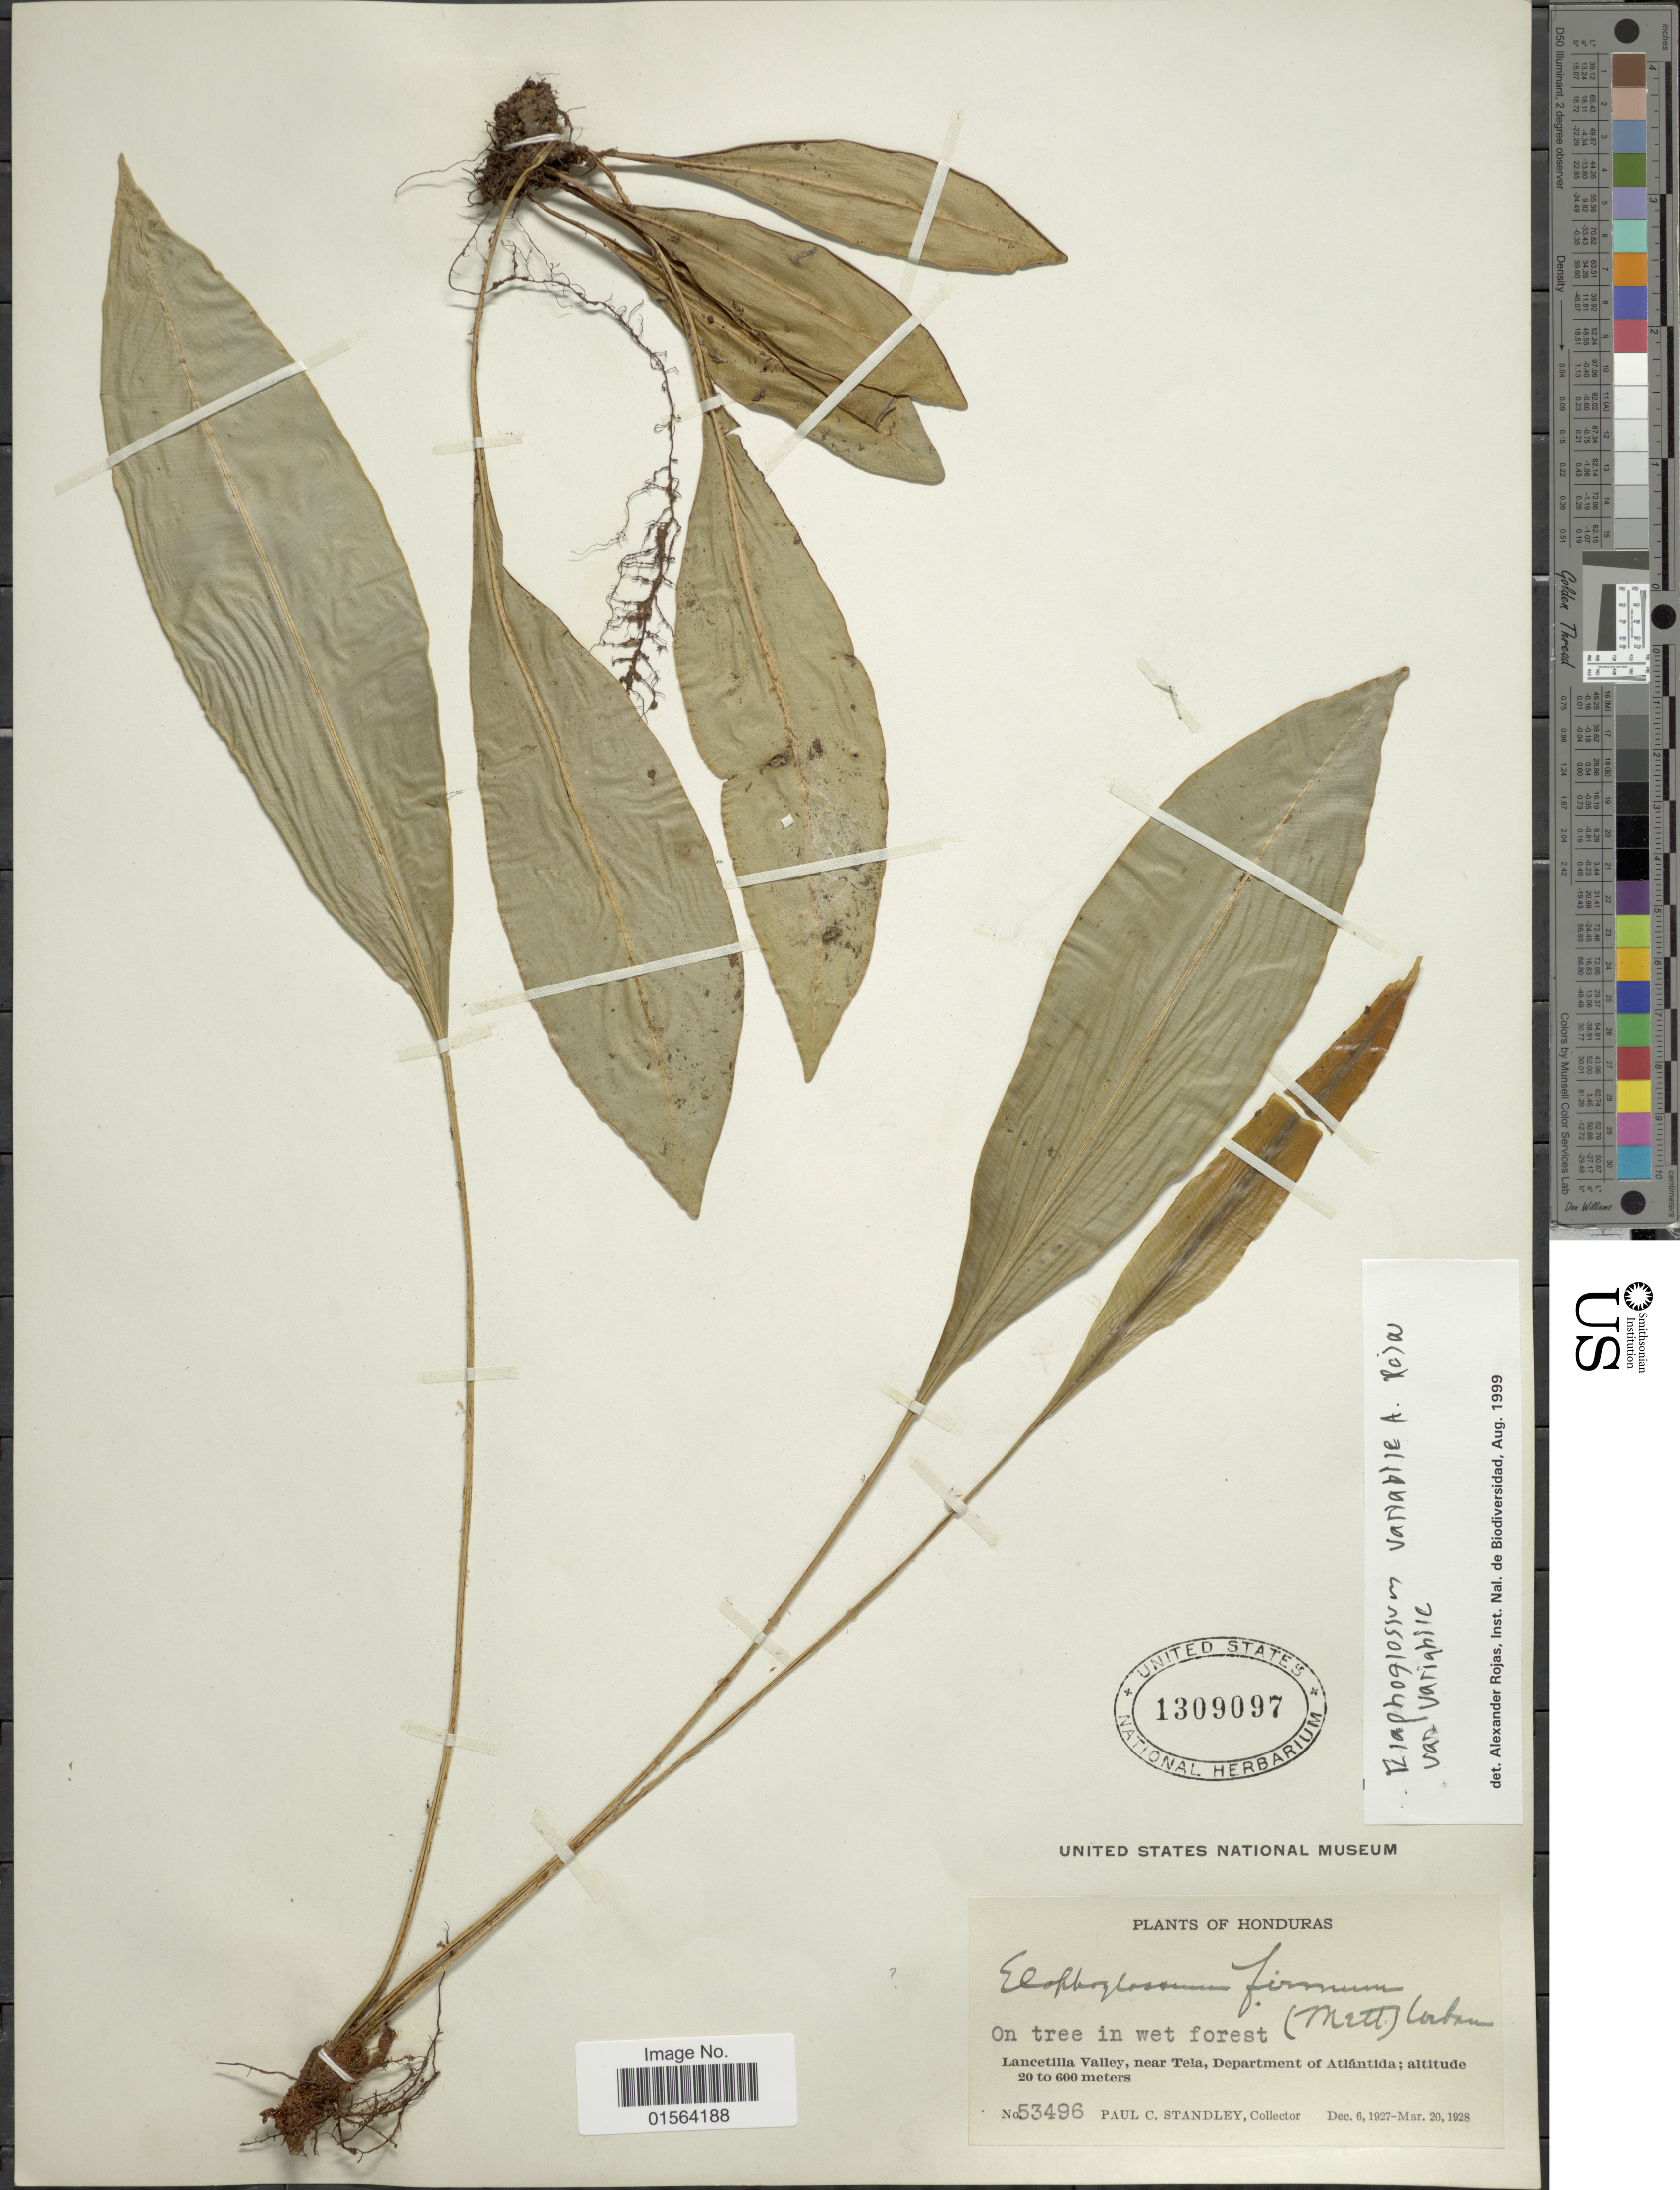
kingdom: Plantae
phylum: Tracheophyta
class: Polypodiopsida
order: Polypodiales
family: Dryopteridaceae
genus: Elaphoglossum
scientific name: Elaphoglossum latifolium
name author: (Sw.) J. Sm.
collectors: P. C. Standley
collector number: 53496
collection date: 1927-12-06/1928-03-20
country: Honduras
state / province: Atlántida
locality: Lancetilla Valley, near Tela, Department of Atlantida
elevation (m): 20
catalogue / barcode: US 1309097